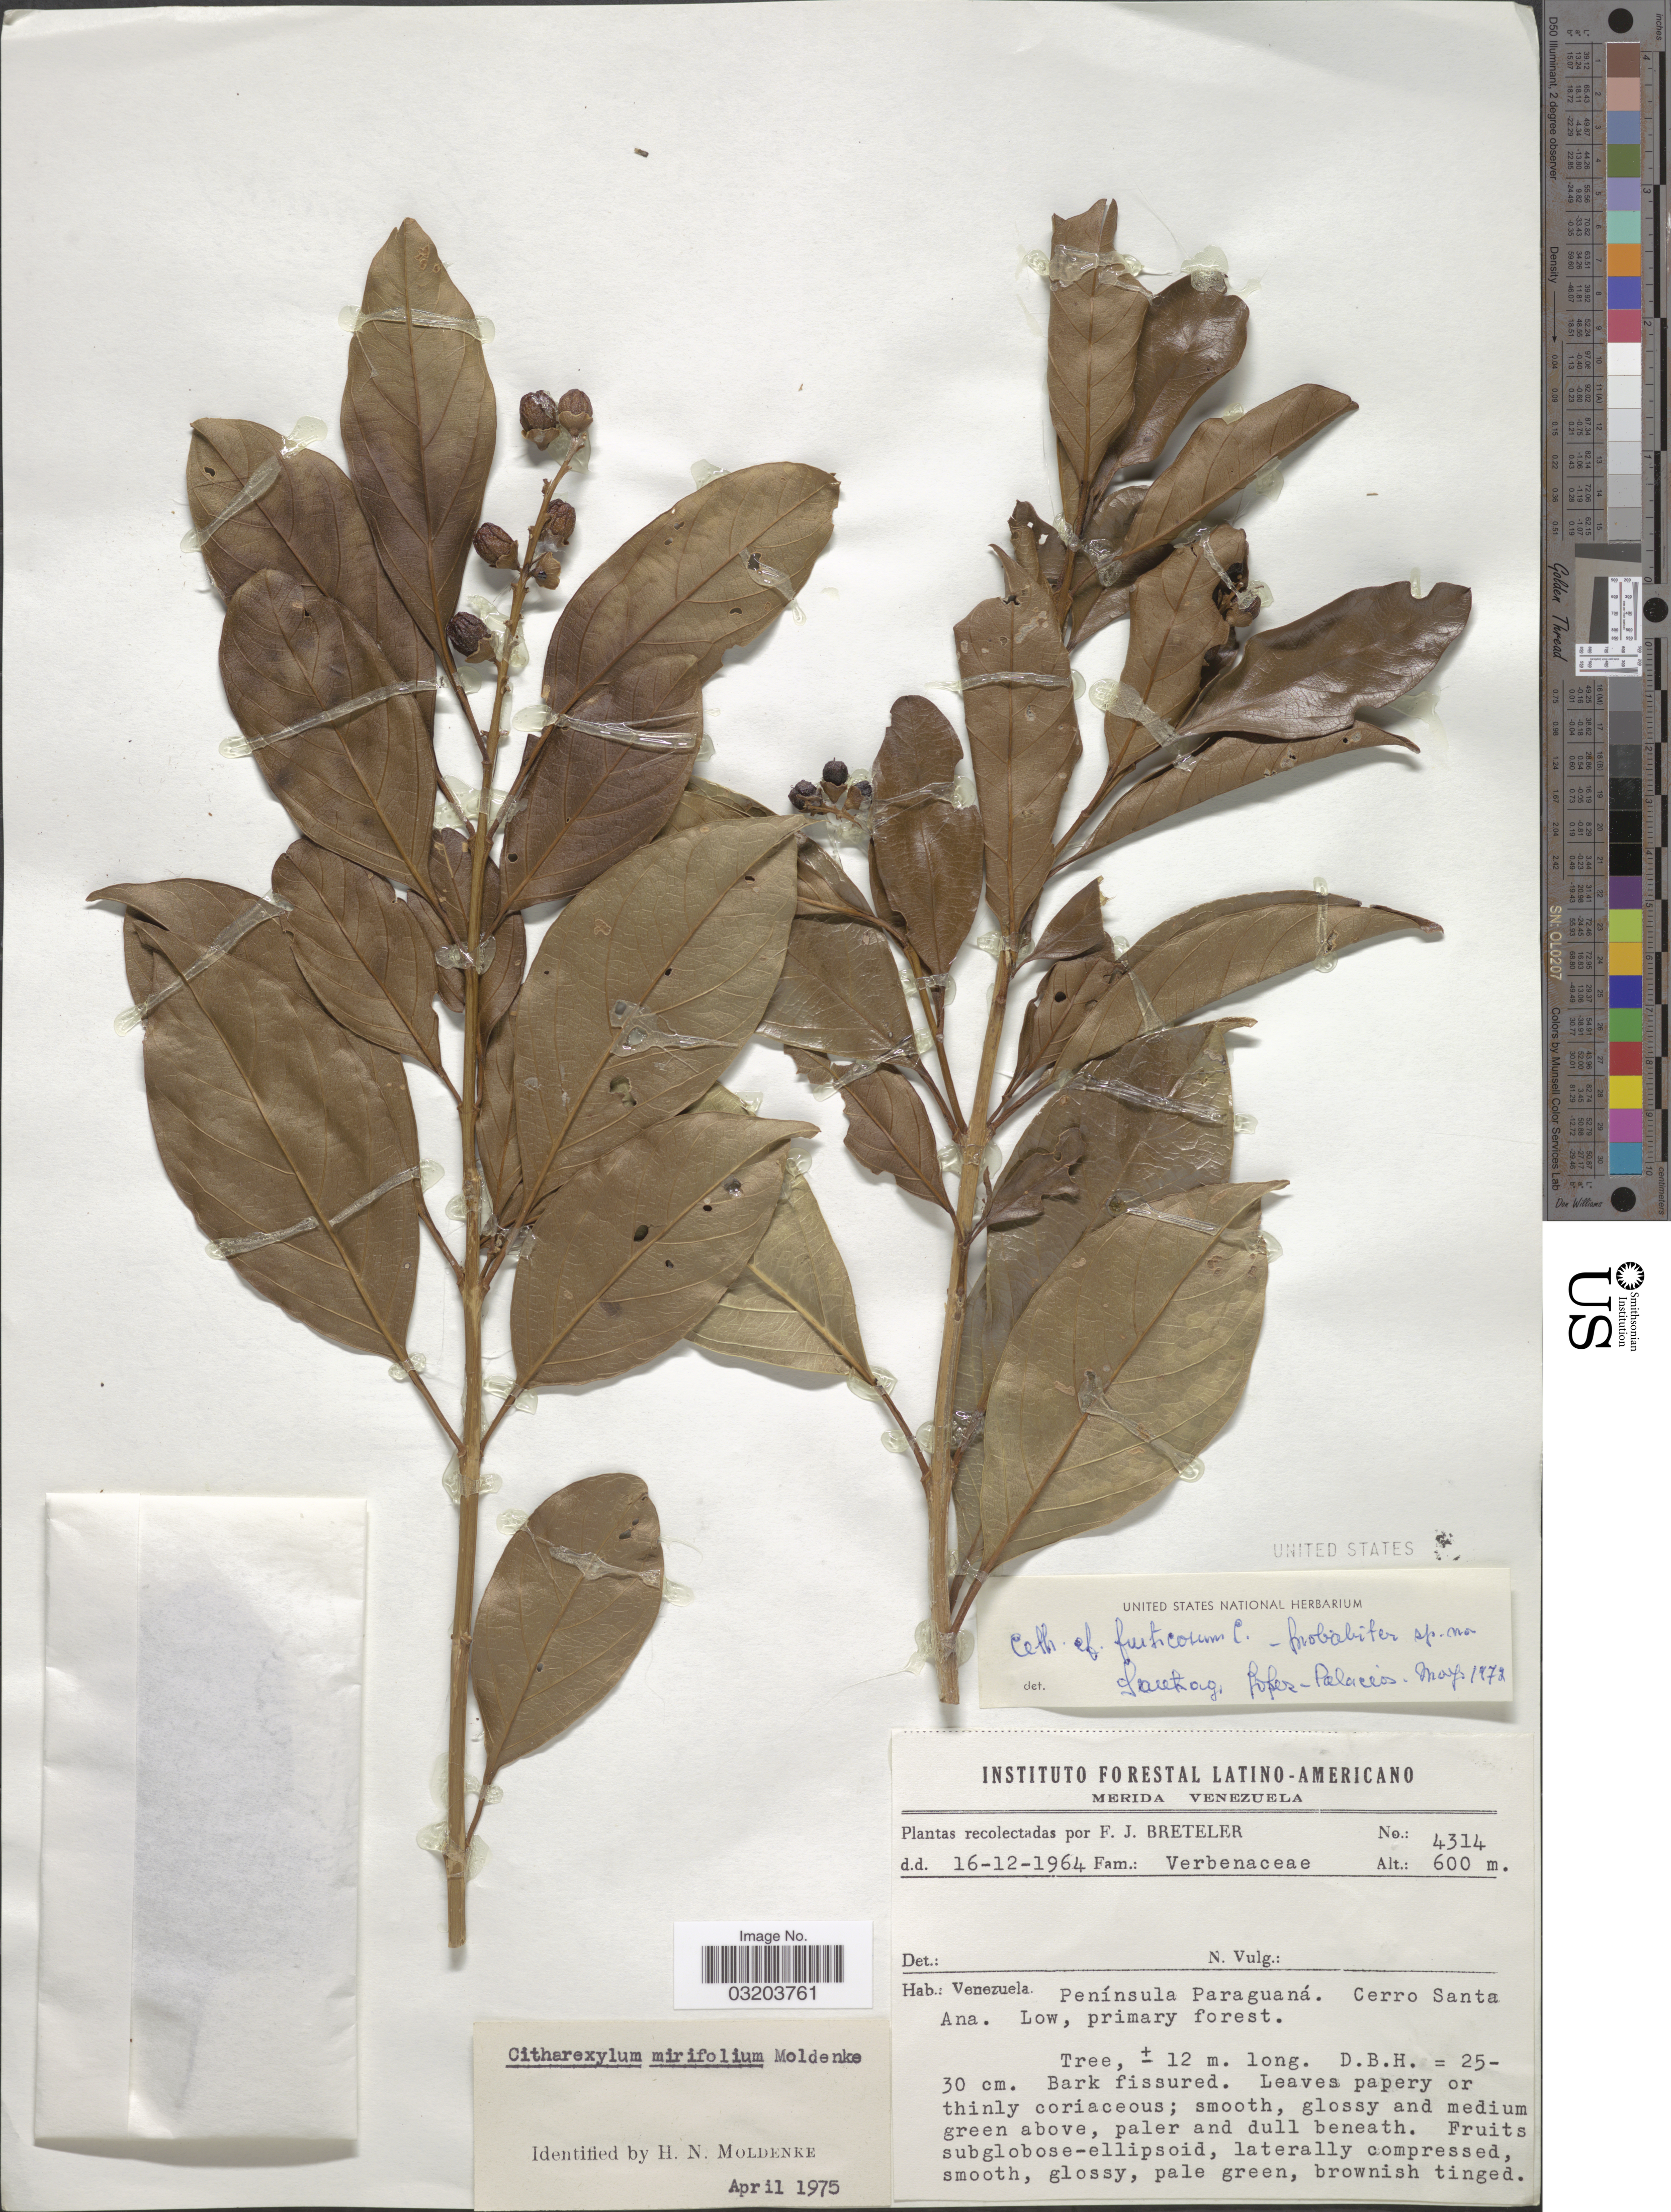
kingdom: Plantae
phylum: Tracheophyta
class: Magnoliopsida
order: Lamiales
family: Verbenaceae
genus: Citharexylum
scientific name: Citharexylum mirifolium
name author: Moldenke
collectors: F. J. Breteler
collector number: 4314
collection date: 1964-12-16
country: Venezuela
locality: Península Paraguaná. Cerro Santa Ana.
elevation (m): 600